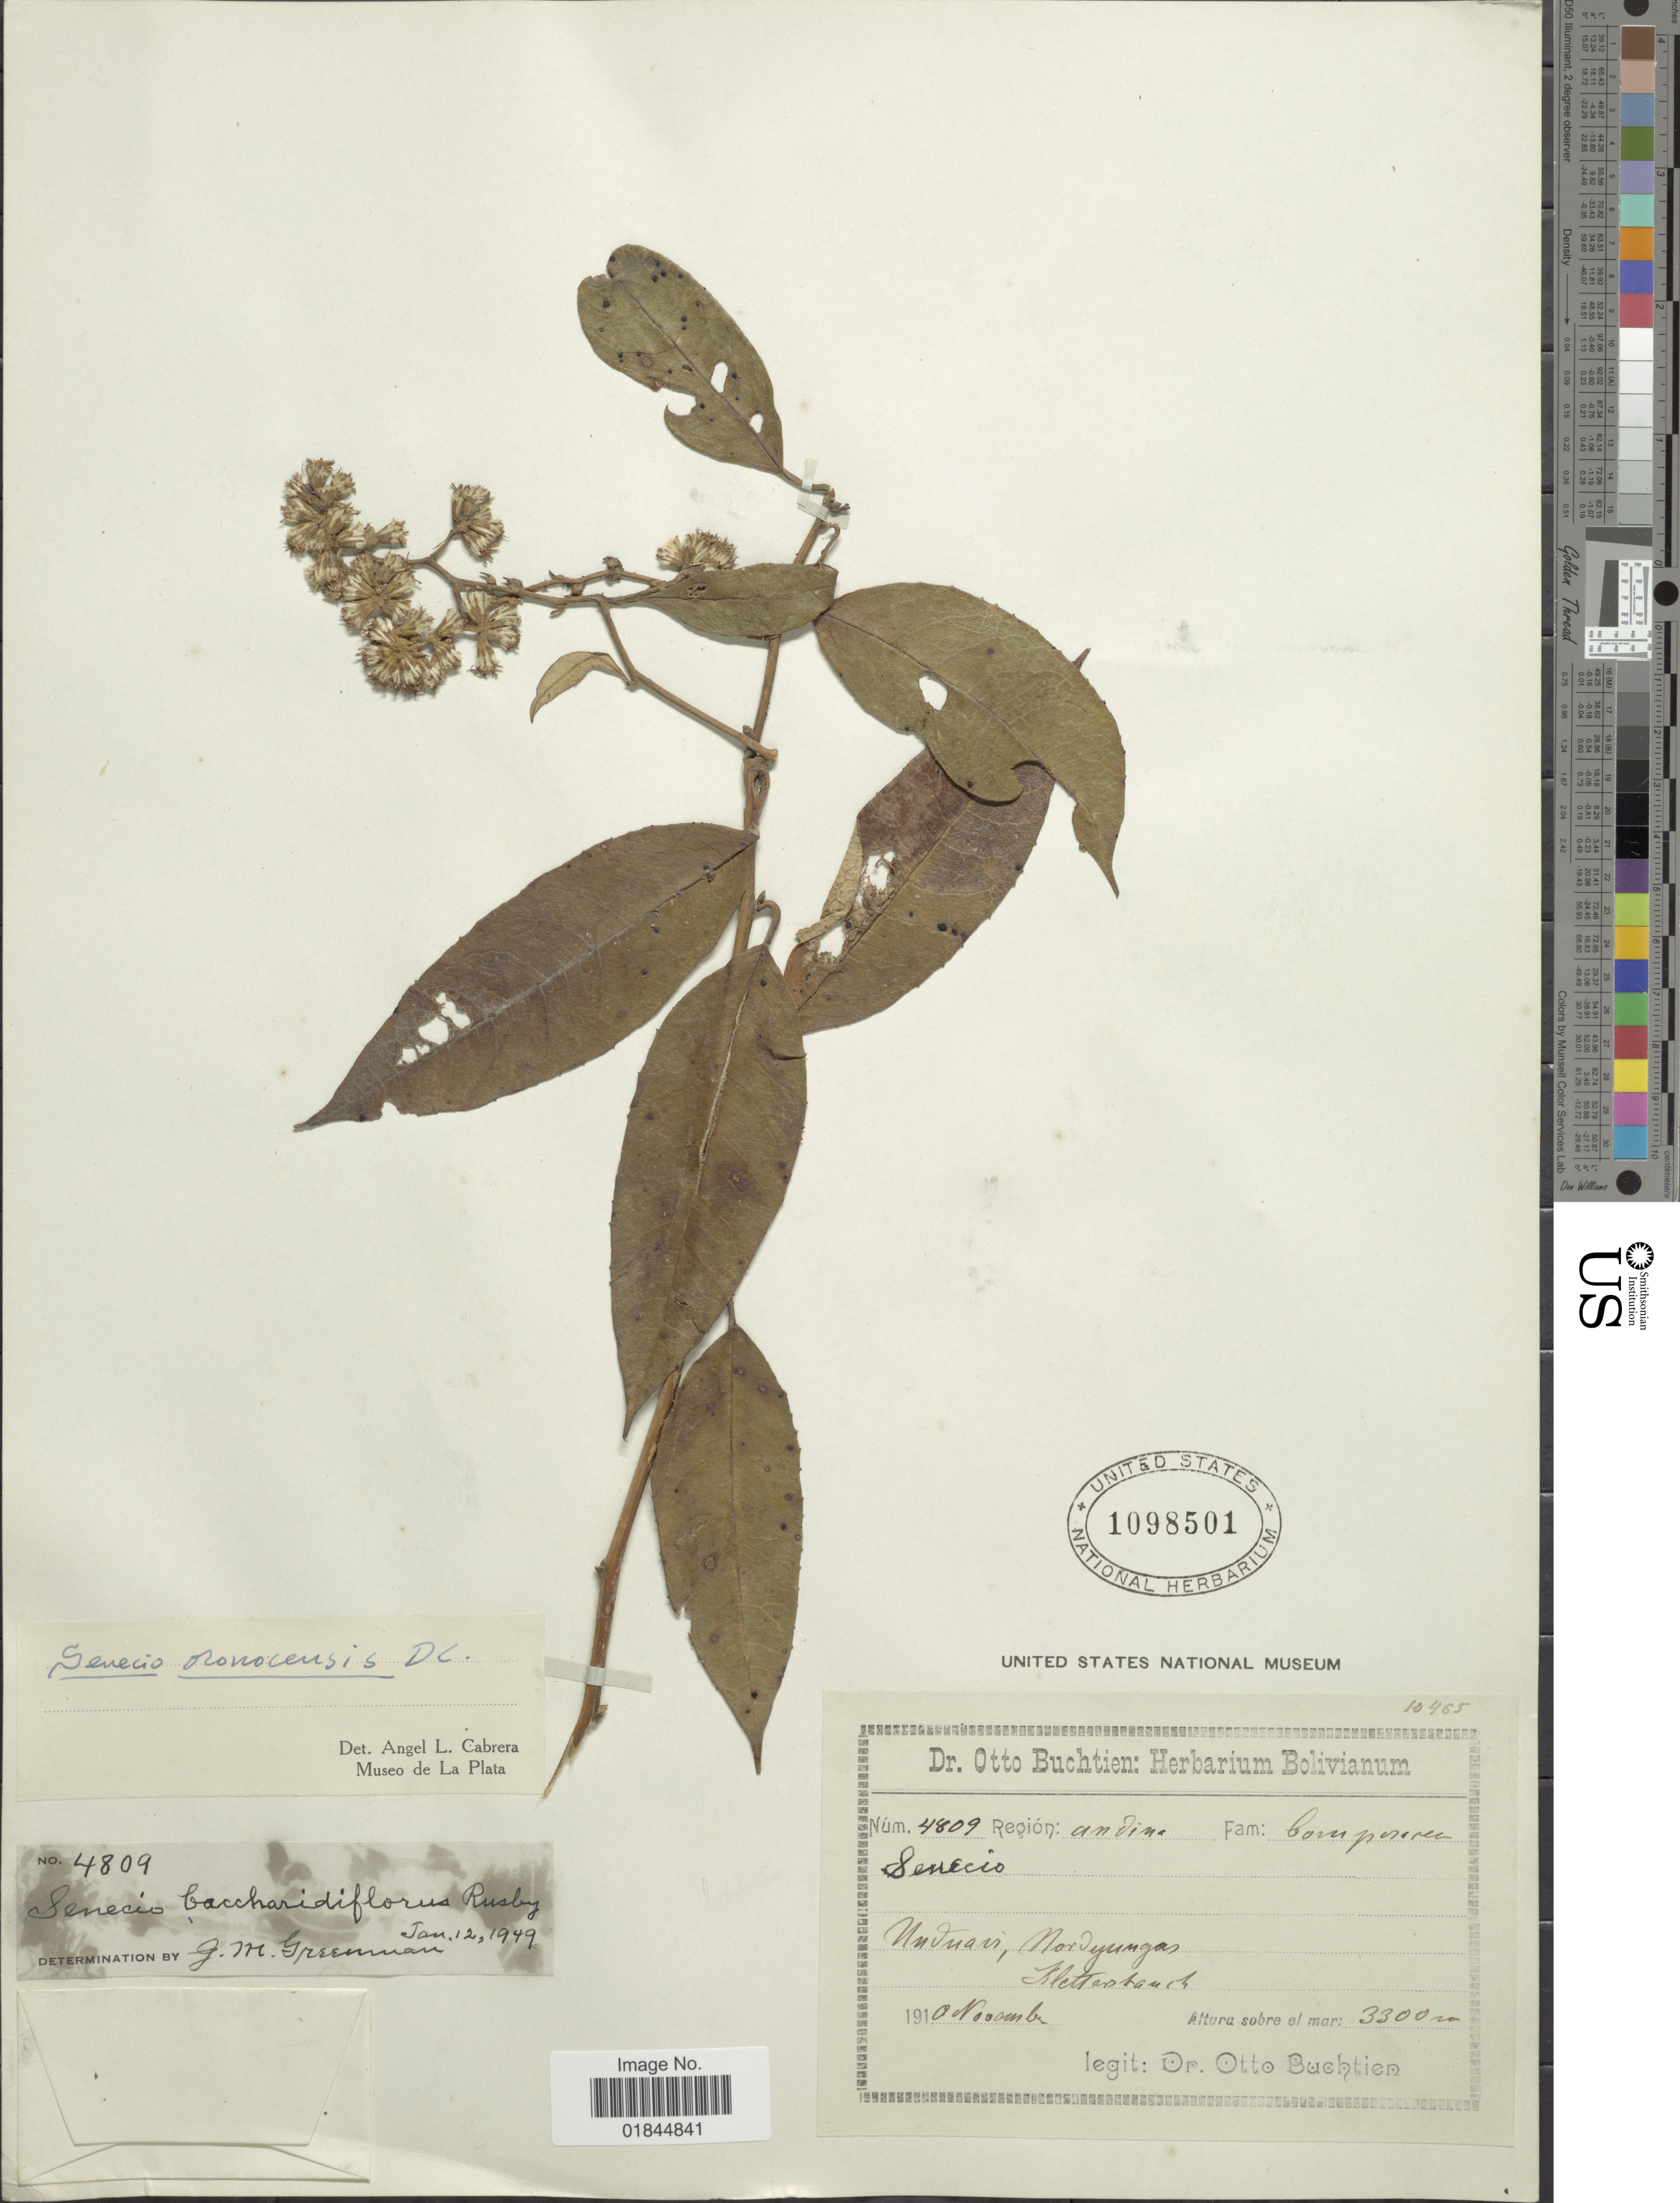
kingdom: Plantae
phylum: Tracheophyta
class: Magnoliopsida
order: Asterales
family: Asteraceae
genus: Pentacalia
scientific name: Pentacalia oronocensis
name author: (DC.) Cuatrec.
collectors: O. Buchtien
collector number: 4809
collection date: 1910-11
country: Bolivia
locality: Unduavi, Nordyungas Kletterstraub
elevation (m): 3300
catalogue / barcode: US 1095501